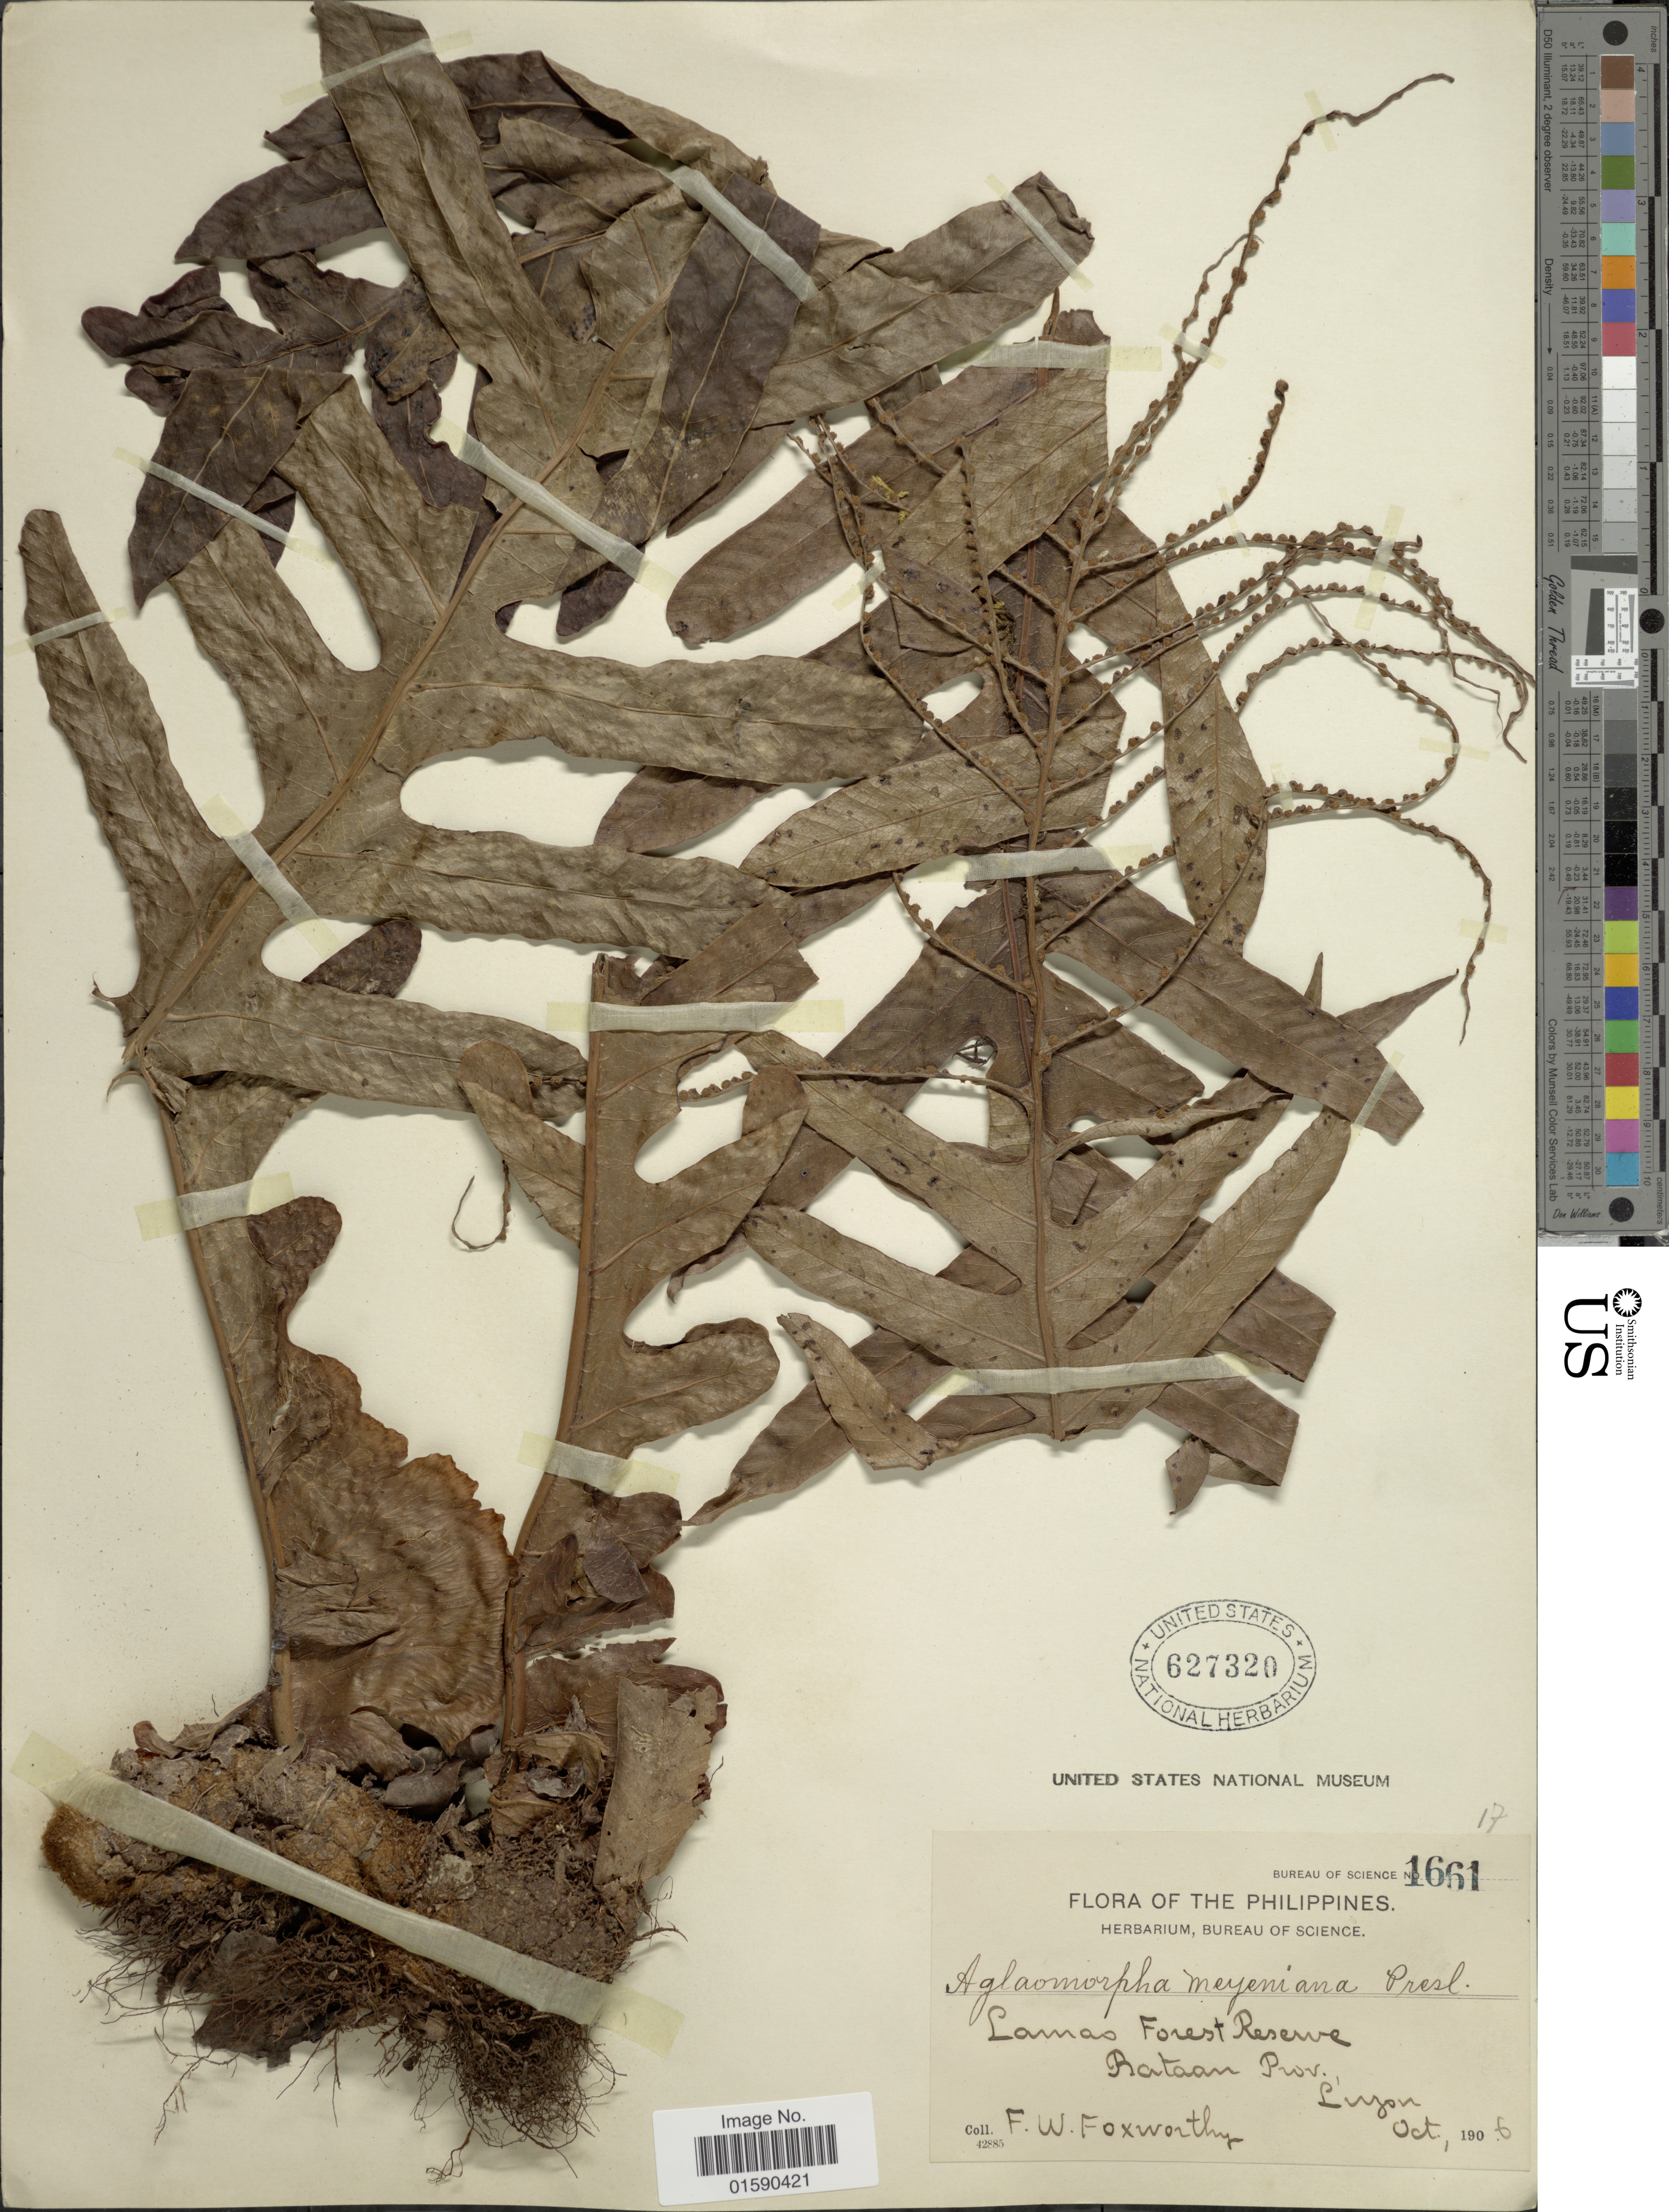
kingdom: Plantae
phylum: Tracheophyta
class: Polypodiopsida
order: Polypodiales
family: Polypodiaceae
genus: Aglaomorpha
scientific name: Aglaomorpha meyeniana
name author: Schott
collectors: F. W. Foxworthy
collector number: Bureau of Science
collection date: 1906-10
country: Philippines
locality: Lamao Forest Reserve, Bataan Prov., Luzon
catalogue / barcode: US 627320